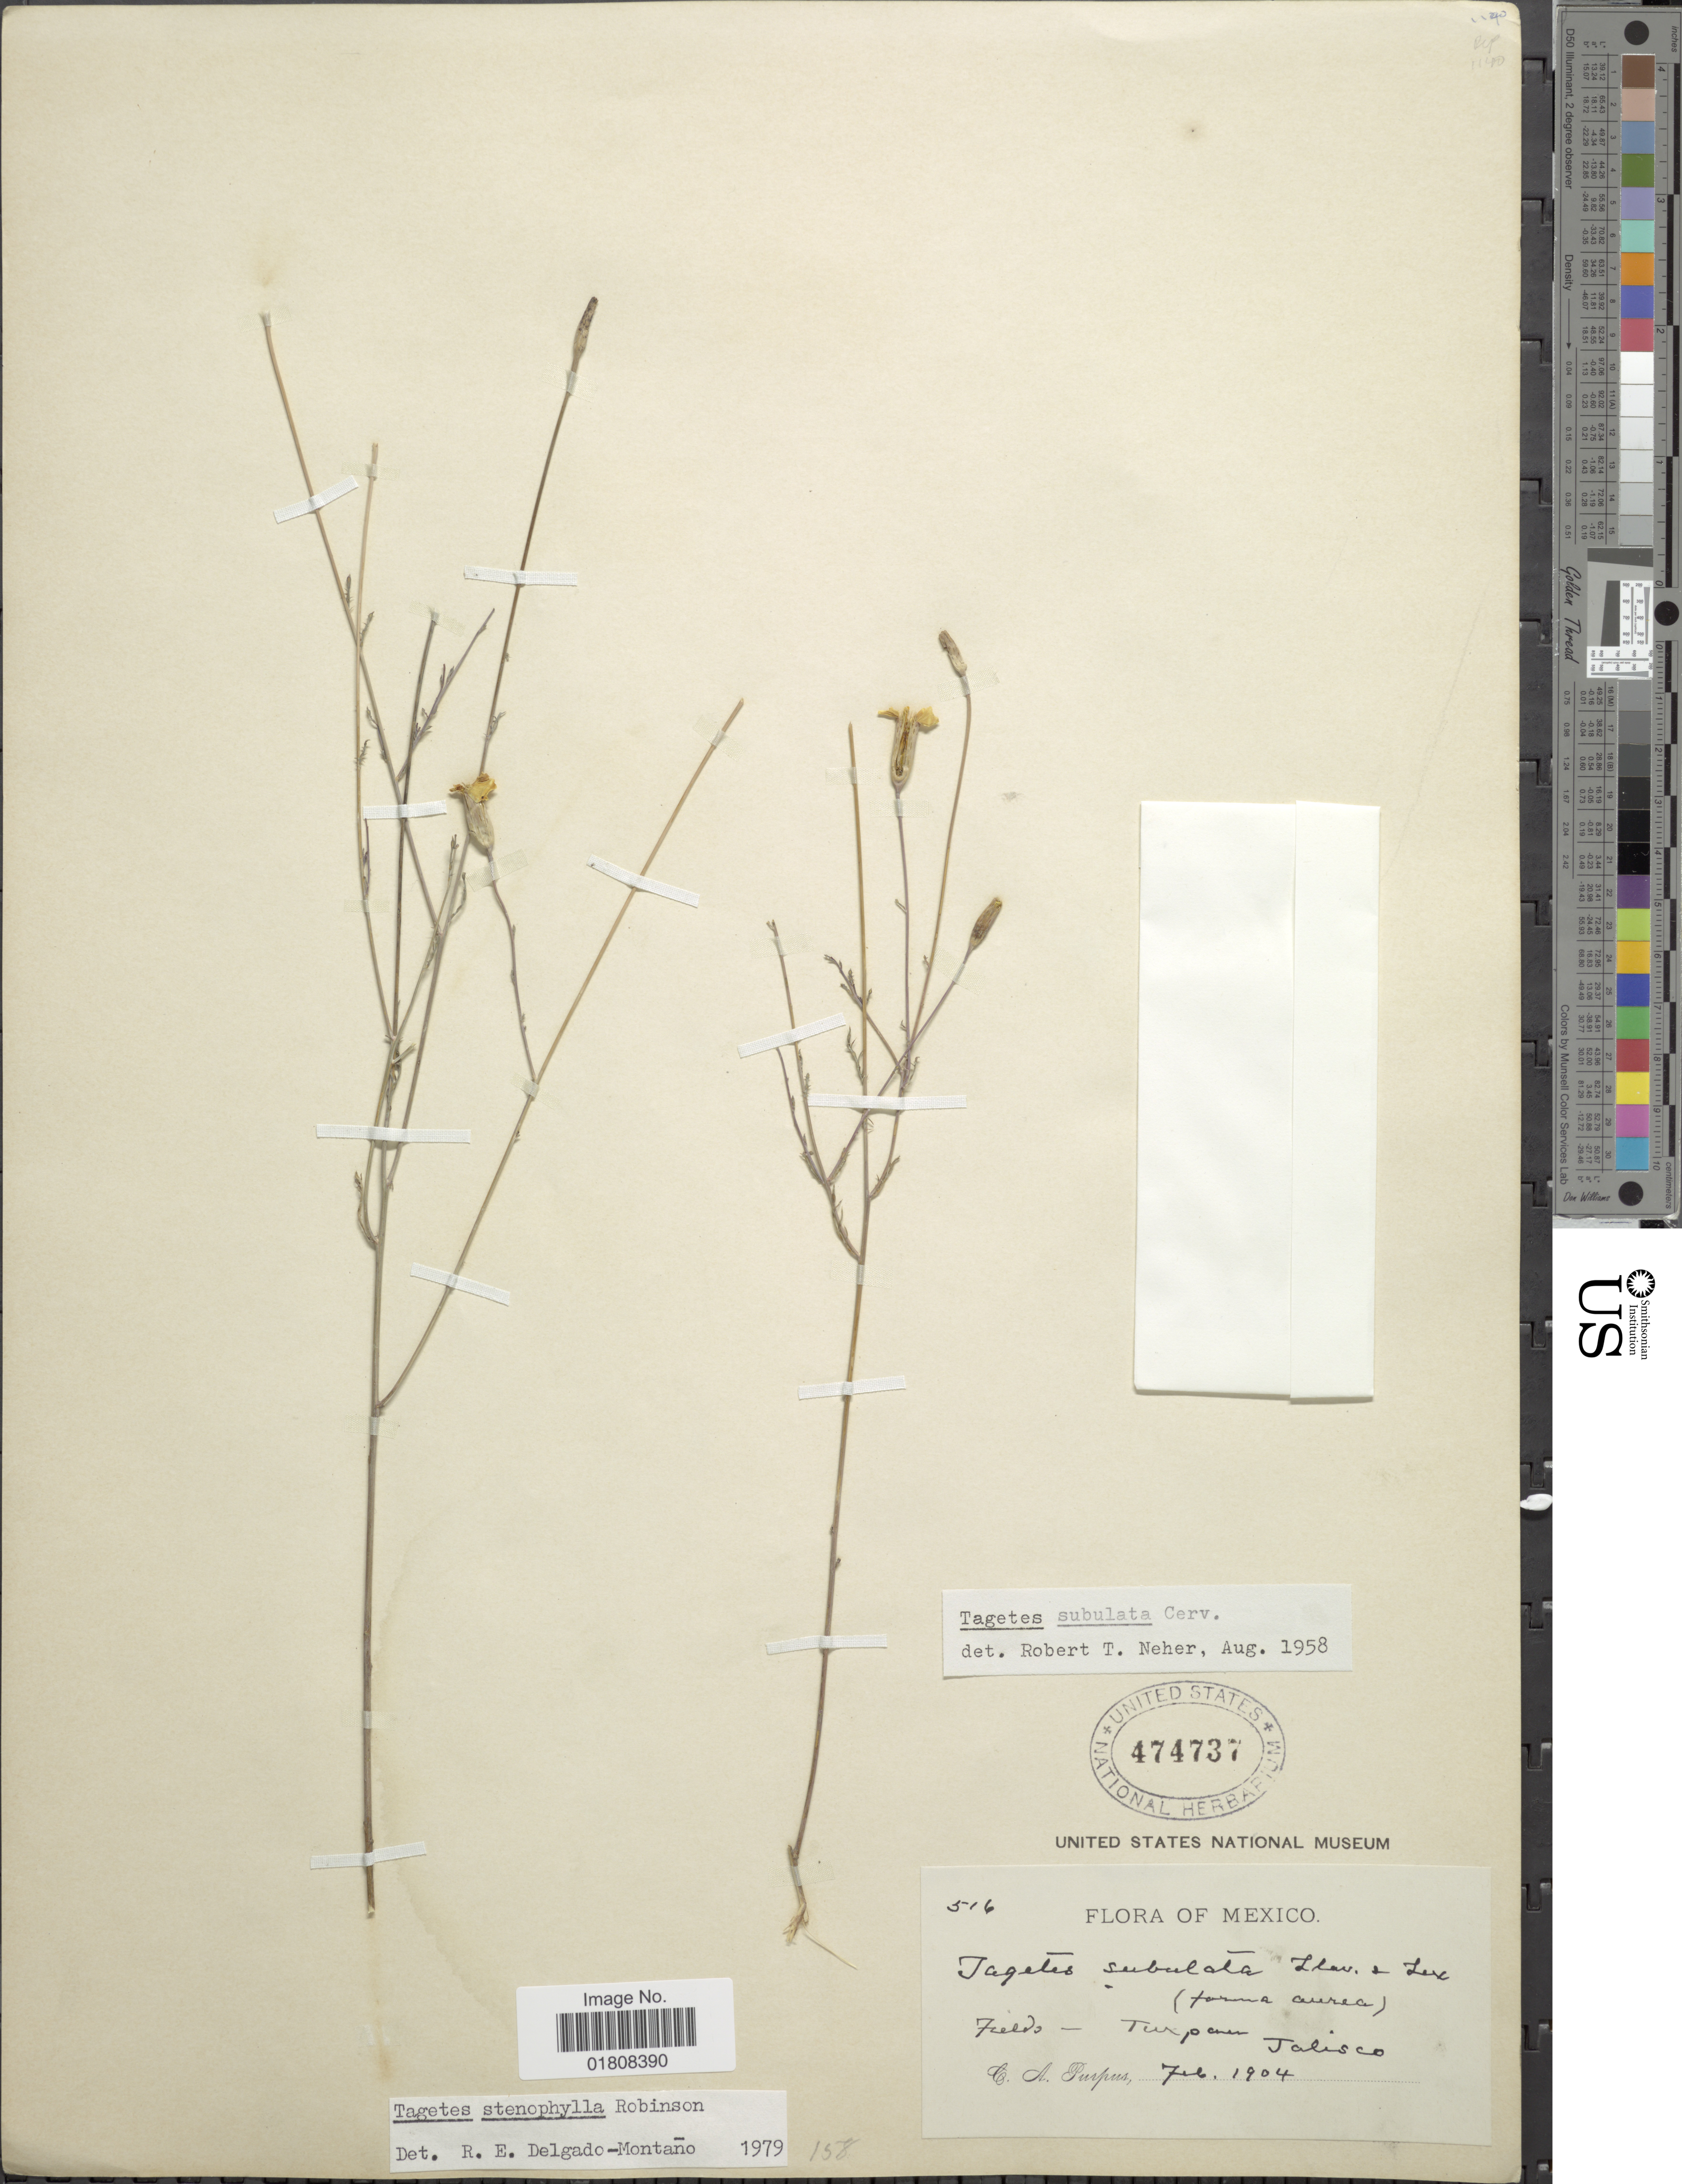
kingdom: Plantae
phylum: Tracheophyta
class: Magnoliopsida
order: Asterales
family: Asteraceae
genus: Tagetes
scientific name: Tagetes stenophylla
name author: B.L. Rob.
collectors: C. A. Purpus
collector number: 516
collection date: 1904-02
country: Mexico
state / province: Jalisco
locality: Tuxpan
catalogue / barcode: US 474737